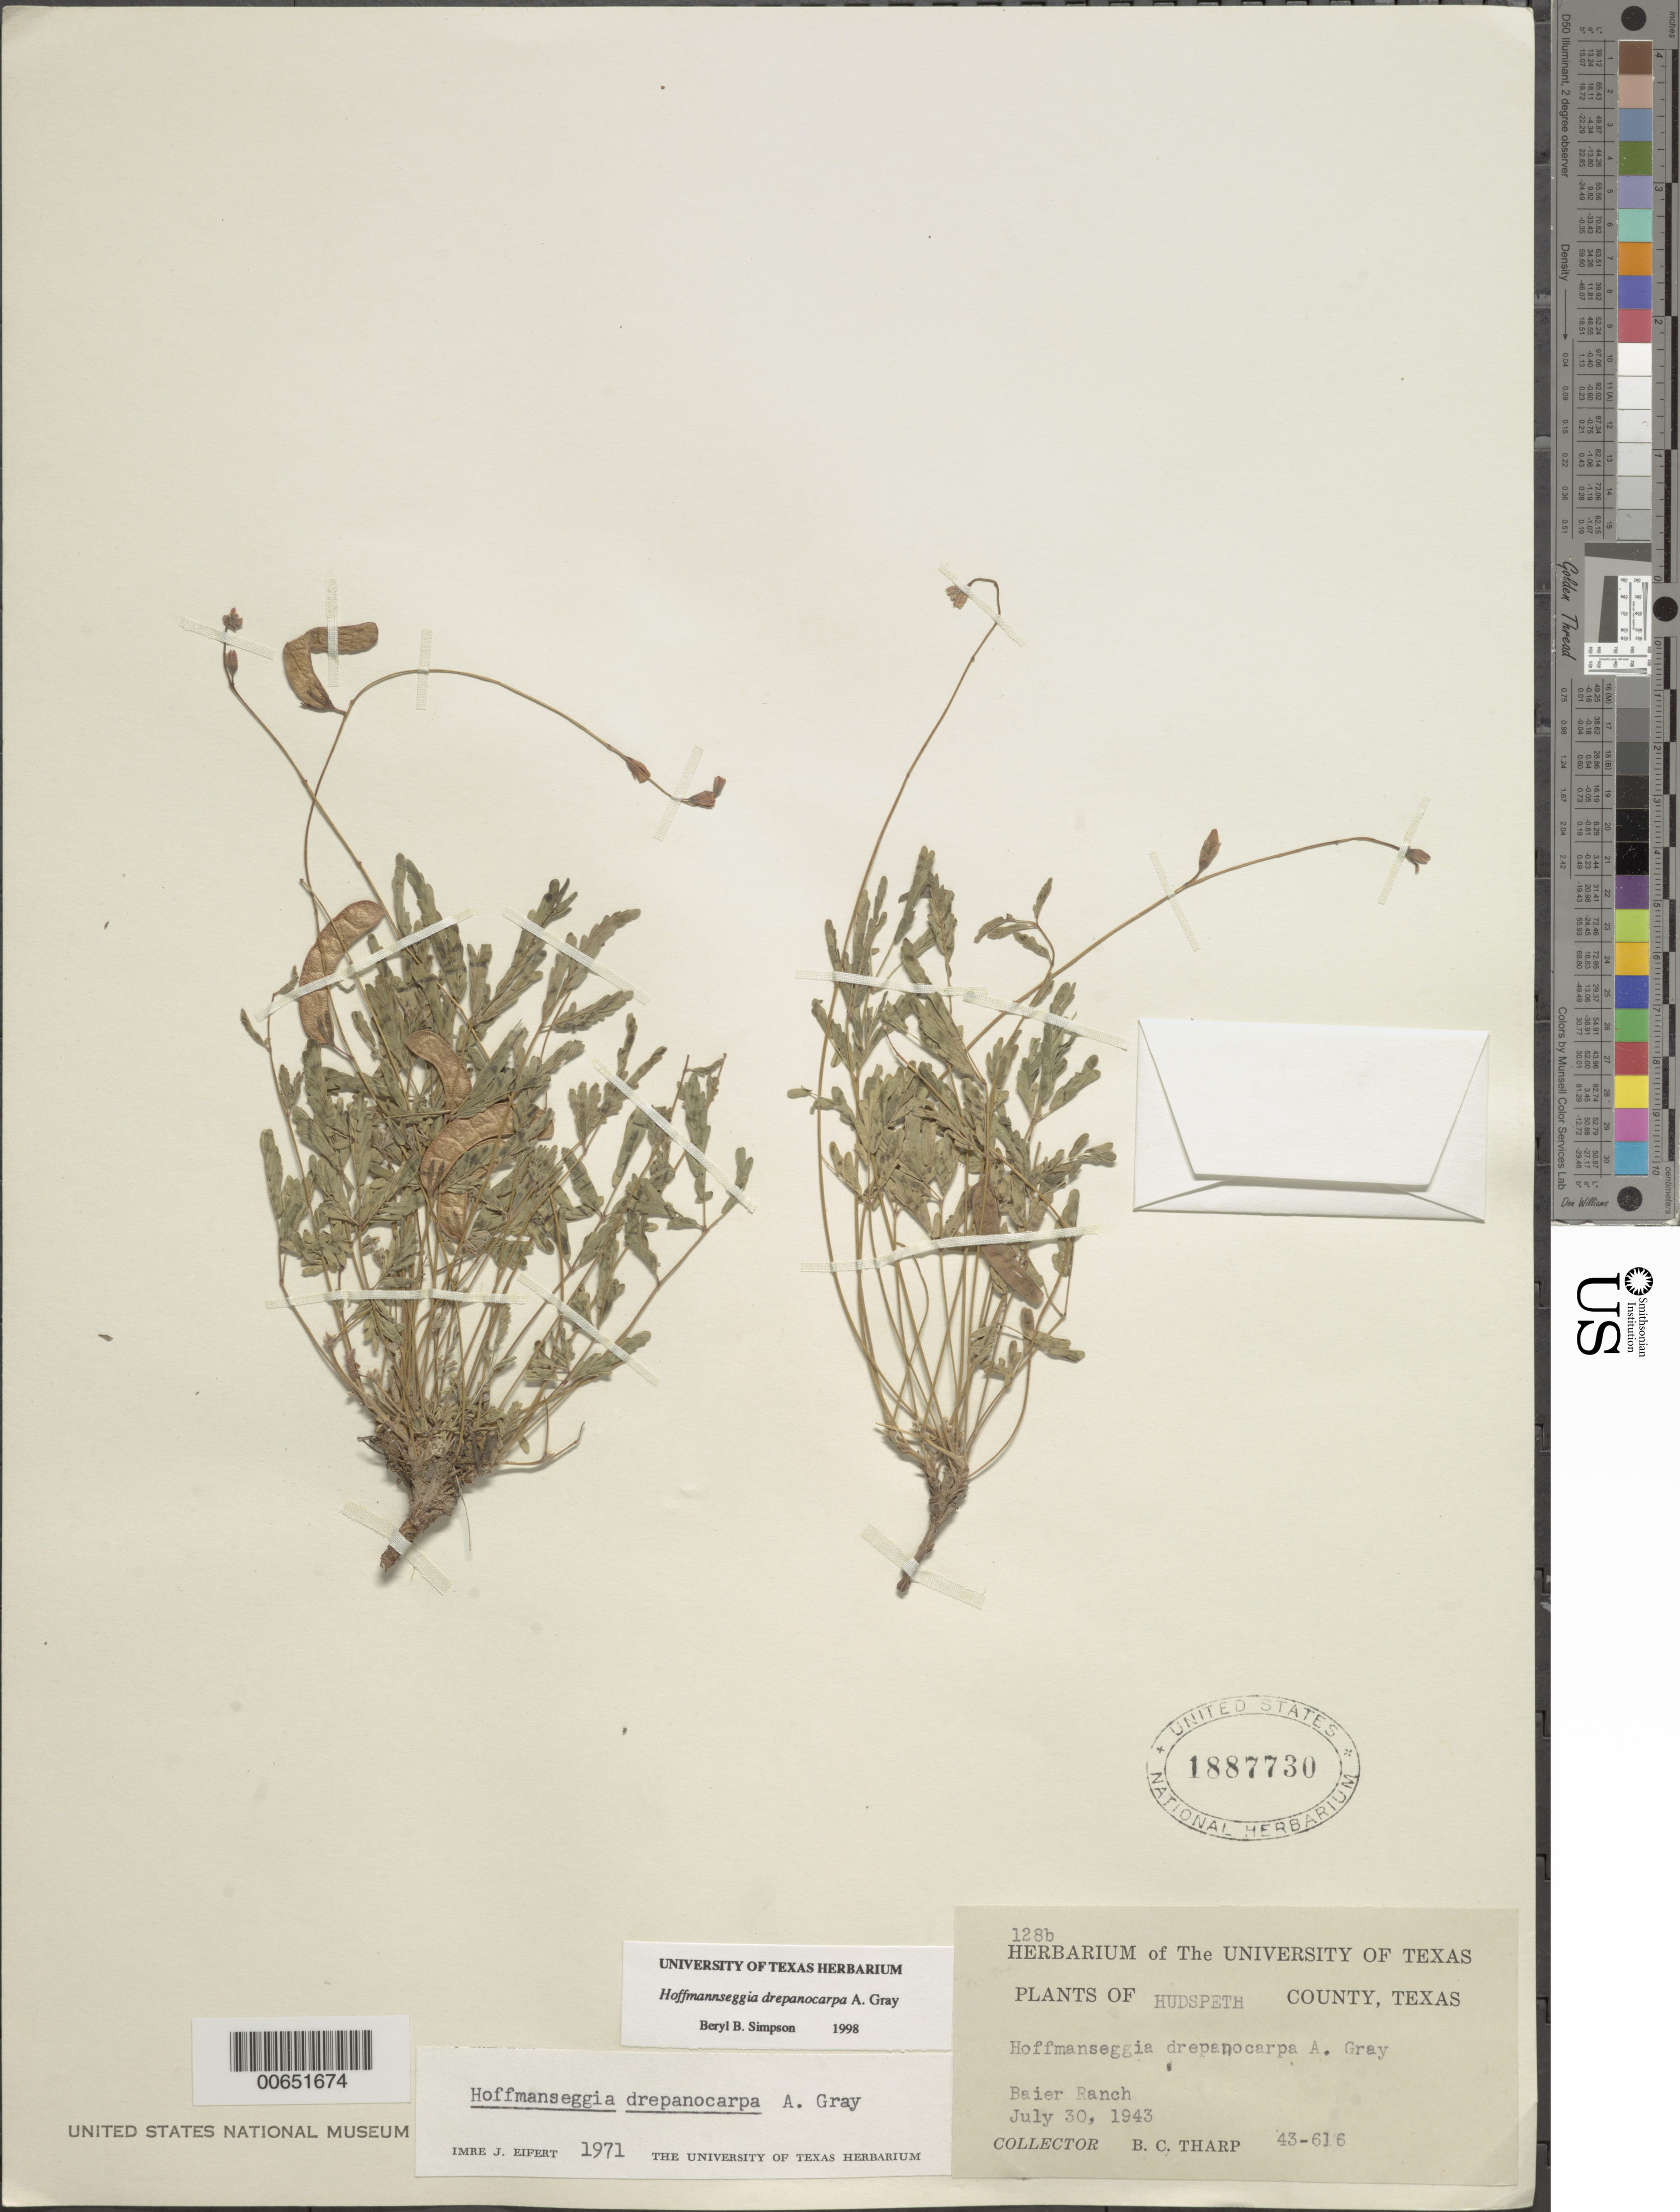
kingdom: Plantae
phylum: Tracheophyta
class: Magnoliopsida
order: Fabales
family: Fabaceae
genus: Hoffmannseggia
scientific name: Hoffmannseggia drepanocarpa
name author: A. Gray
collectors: B. C. Tharp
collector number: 43-616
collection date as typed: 30 Jul 1943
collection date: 1943-07-30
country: United States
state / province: Texas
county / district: Hudspeth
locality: Bairer Ranch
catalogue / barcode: US 1887730